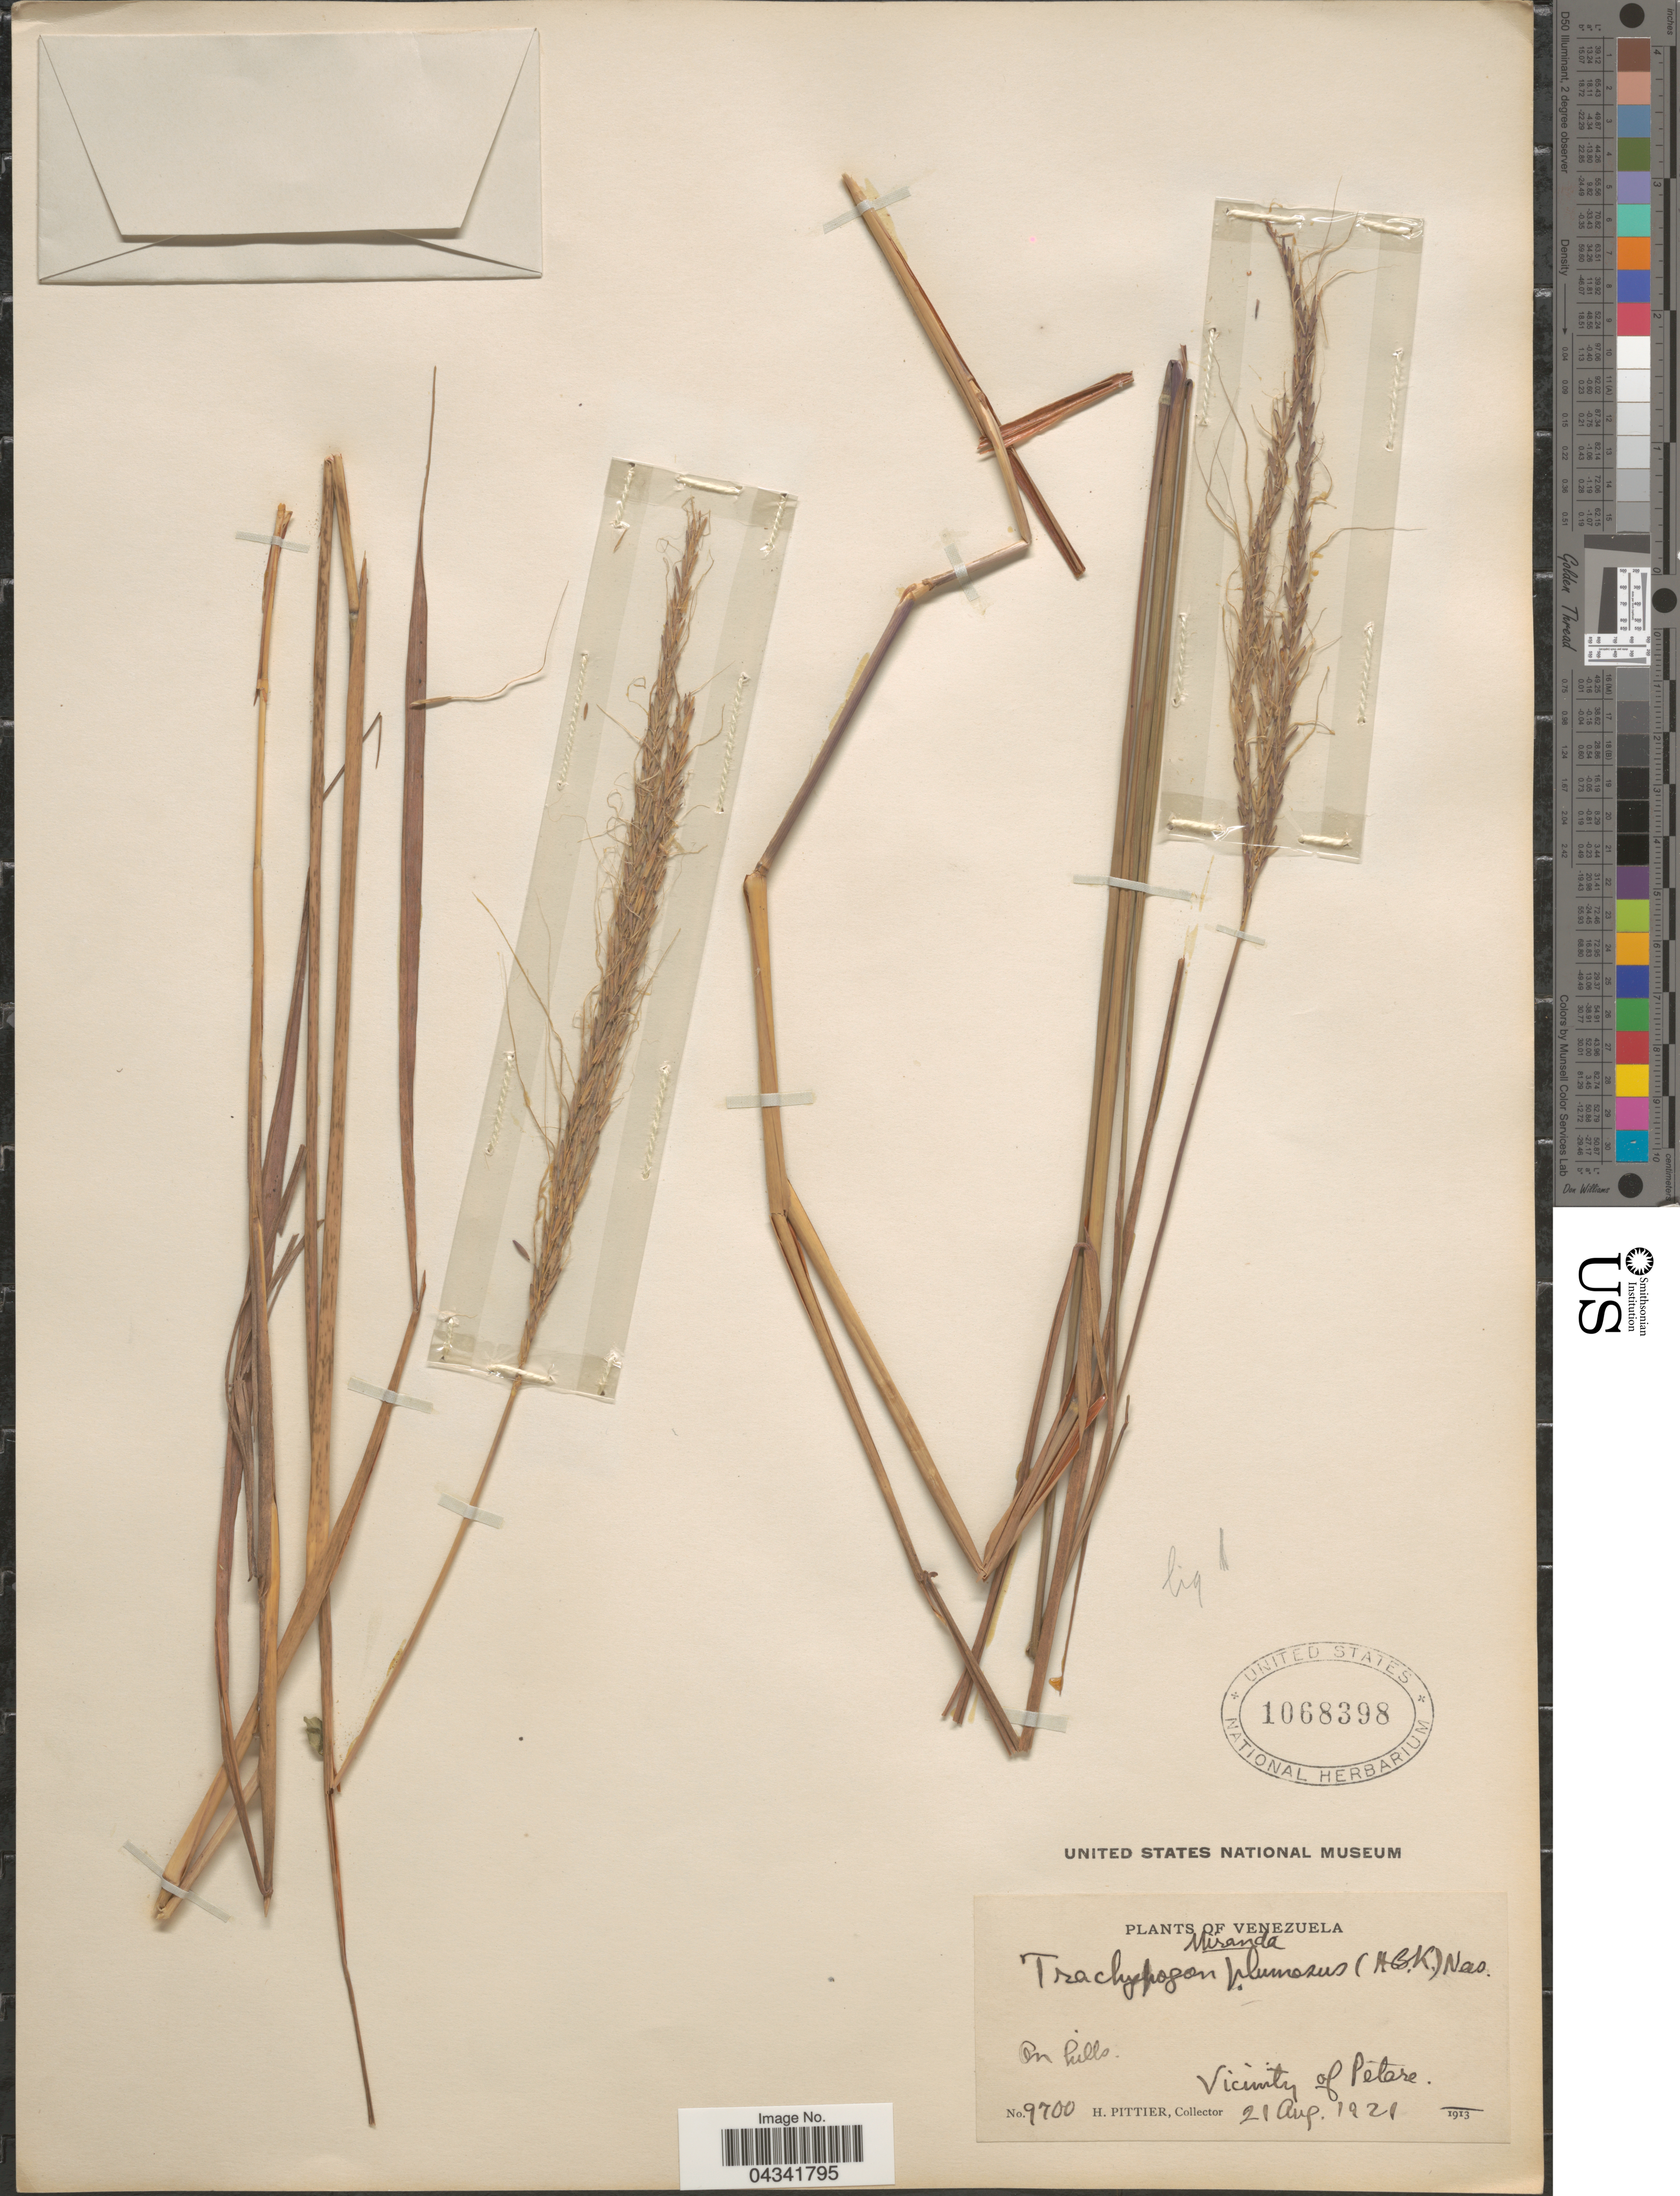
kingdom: Plantae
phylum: Tracheophyta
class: Liliopsida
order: Poales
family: Poaceae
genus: Trachypogon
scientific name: Trachypogon spicatus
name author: (L. f.) Kuntze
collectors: H. F. Pittier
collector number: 9700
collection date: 1921-08-21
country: Venezuela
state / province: Miranda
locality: Vicinity of Pétare.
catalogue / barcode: US 1068398